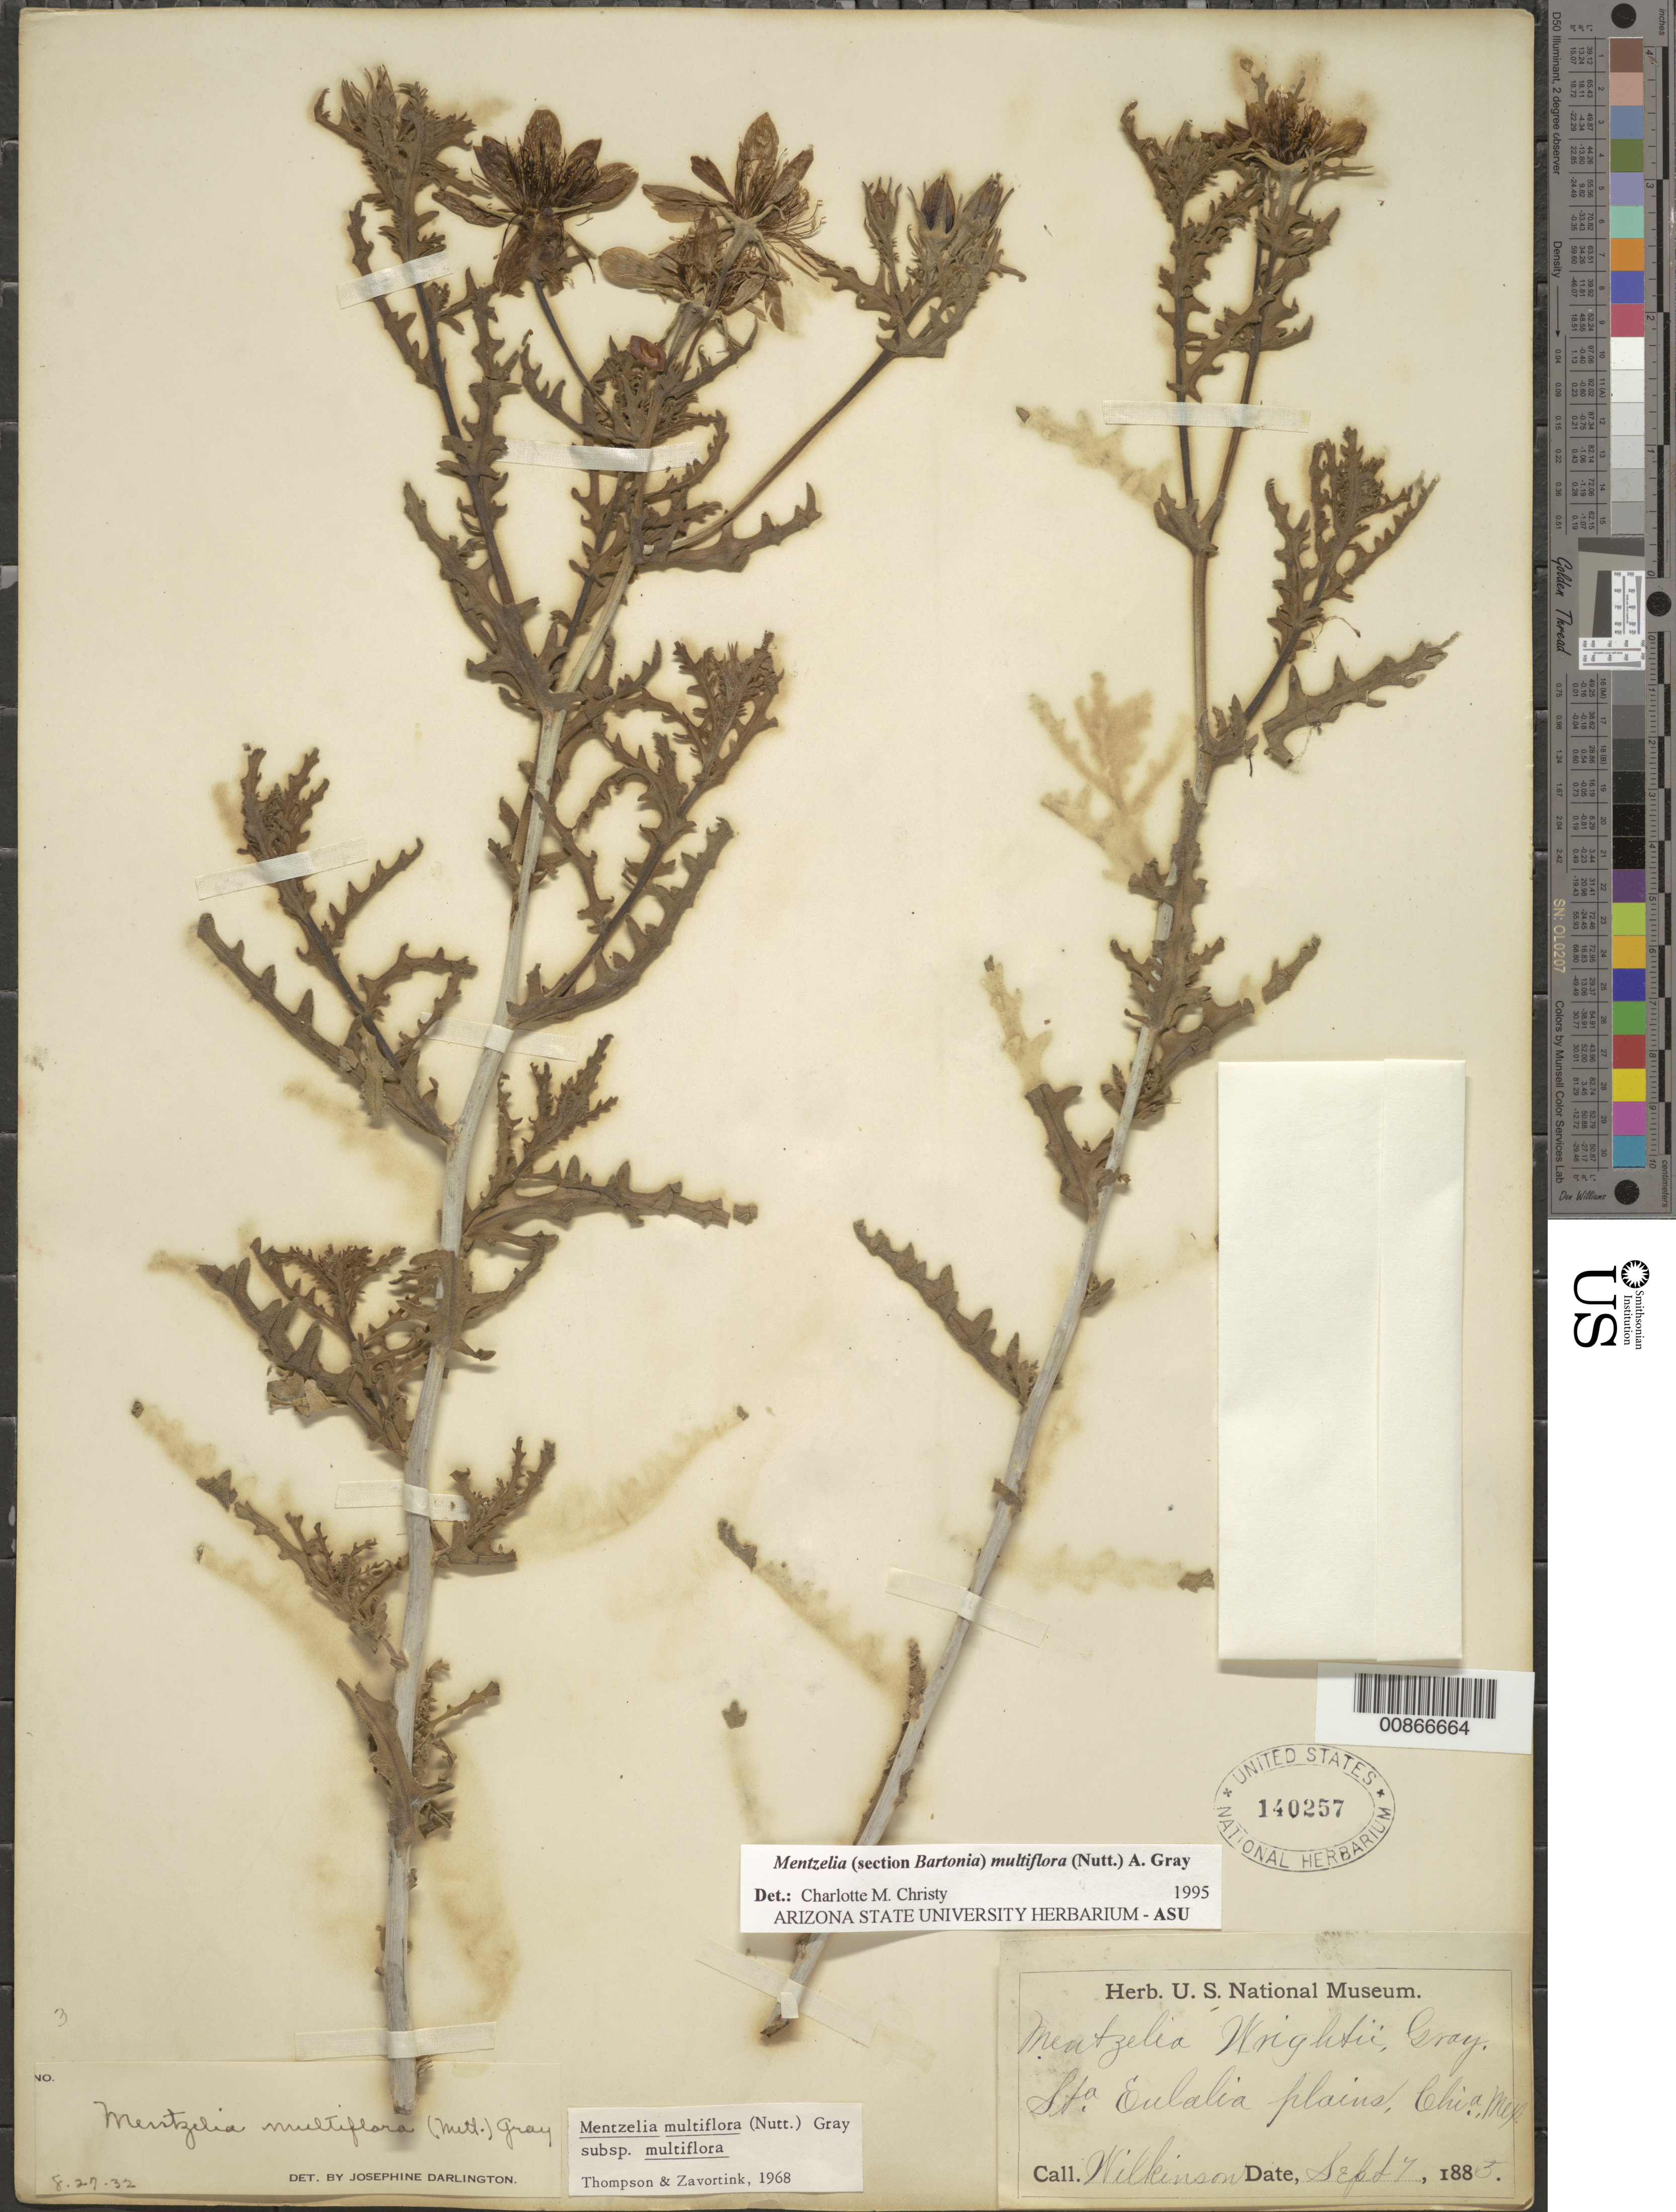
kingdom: Plantae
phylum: Tracheophyta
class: Magnoliopsida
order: Cornales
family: Loasaceae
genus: Mentzelia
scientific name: Mentzelia multiflora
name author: (Nutt.) A. Gray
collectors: E. Wilkinson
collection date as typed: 07 Sep 1885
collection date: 1885-09-07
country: Mexico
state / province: Chihuahua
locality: Sta Eulalia plains, Chihuahua.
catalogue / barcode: US 140257